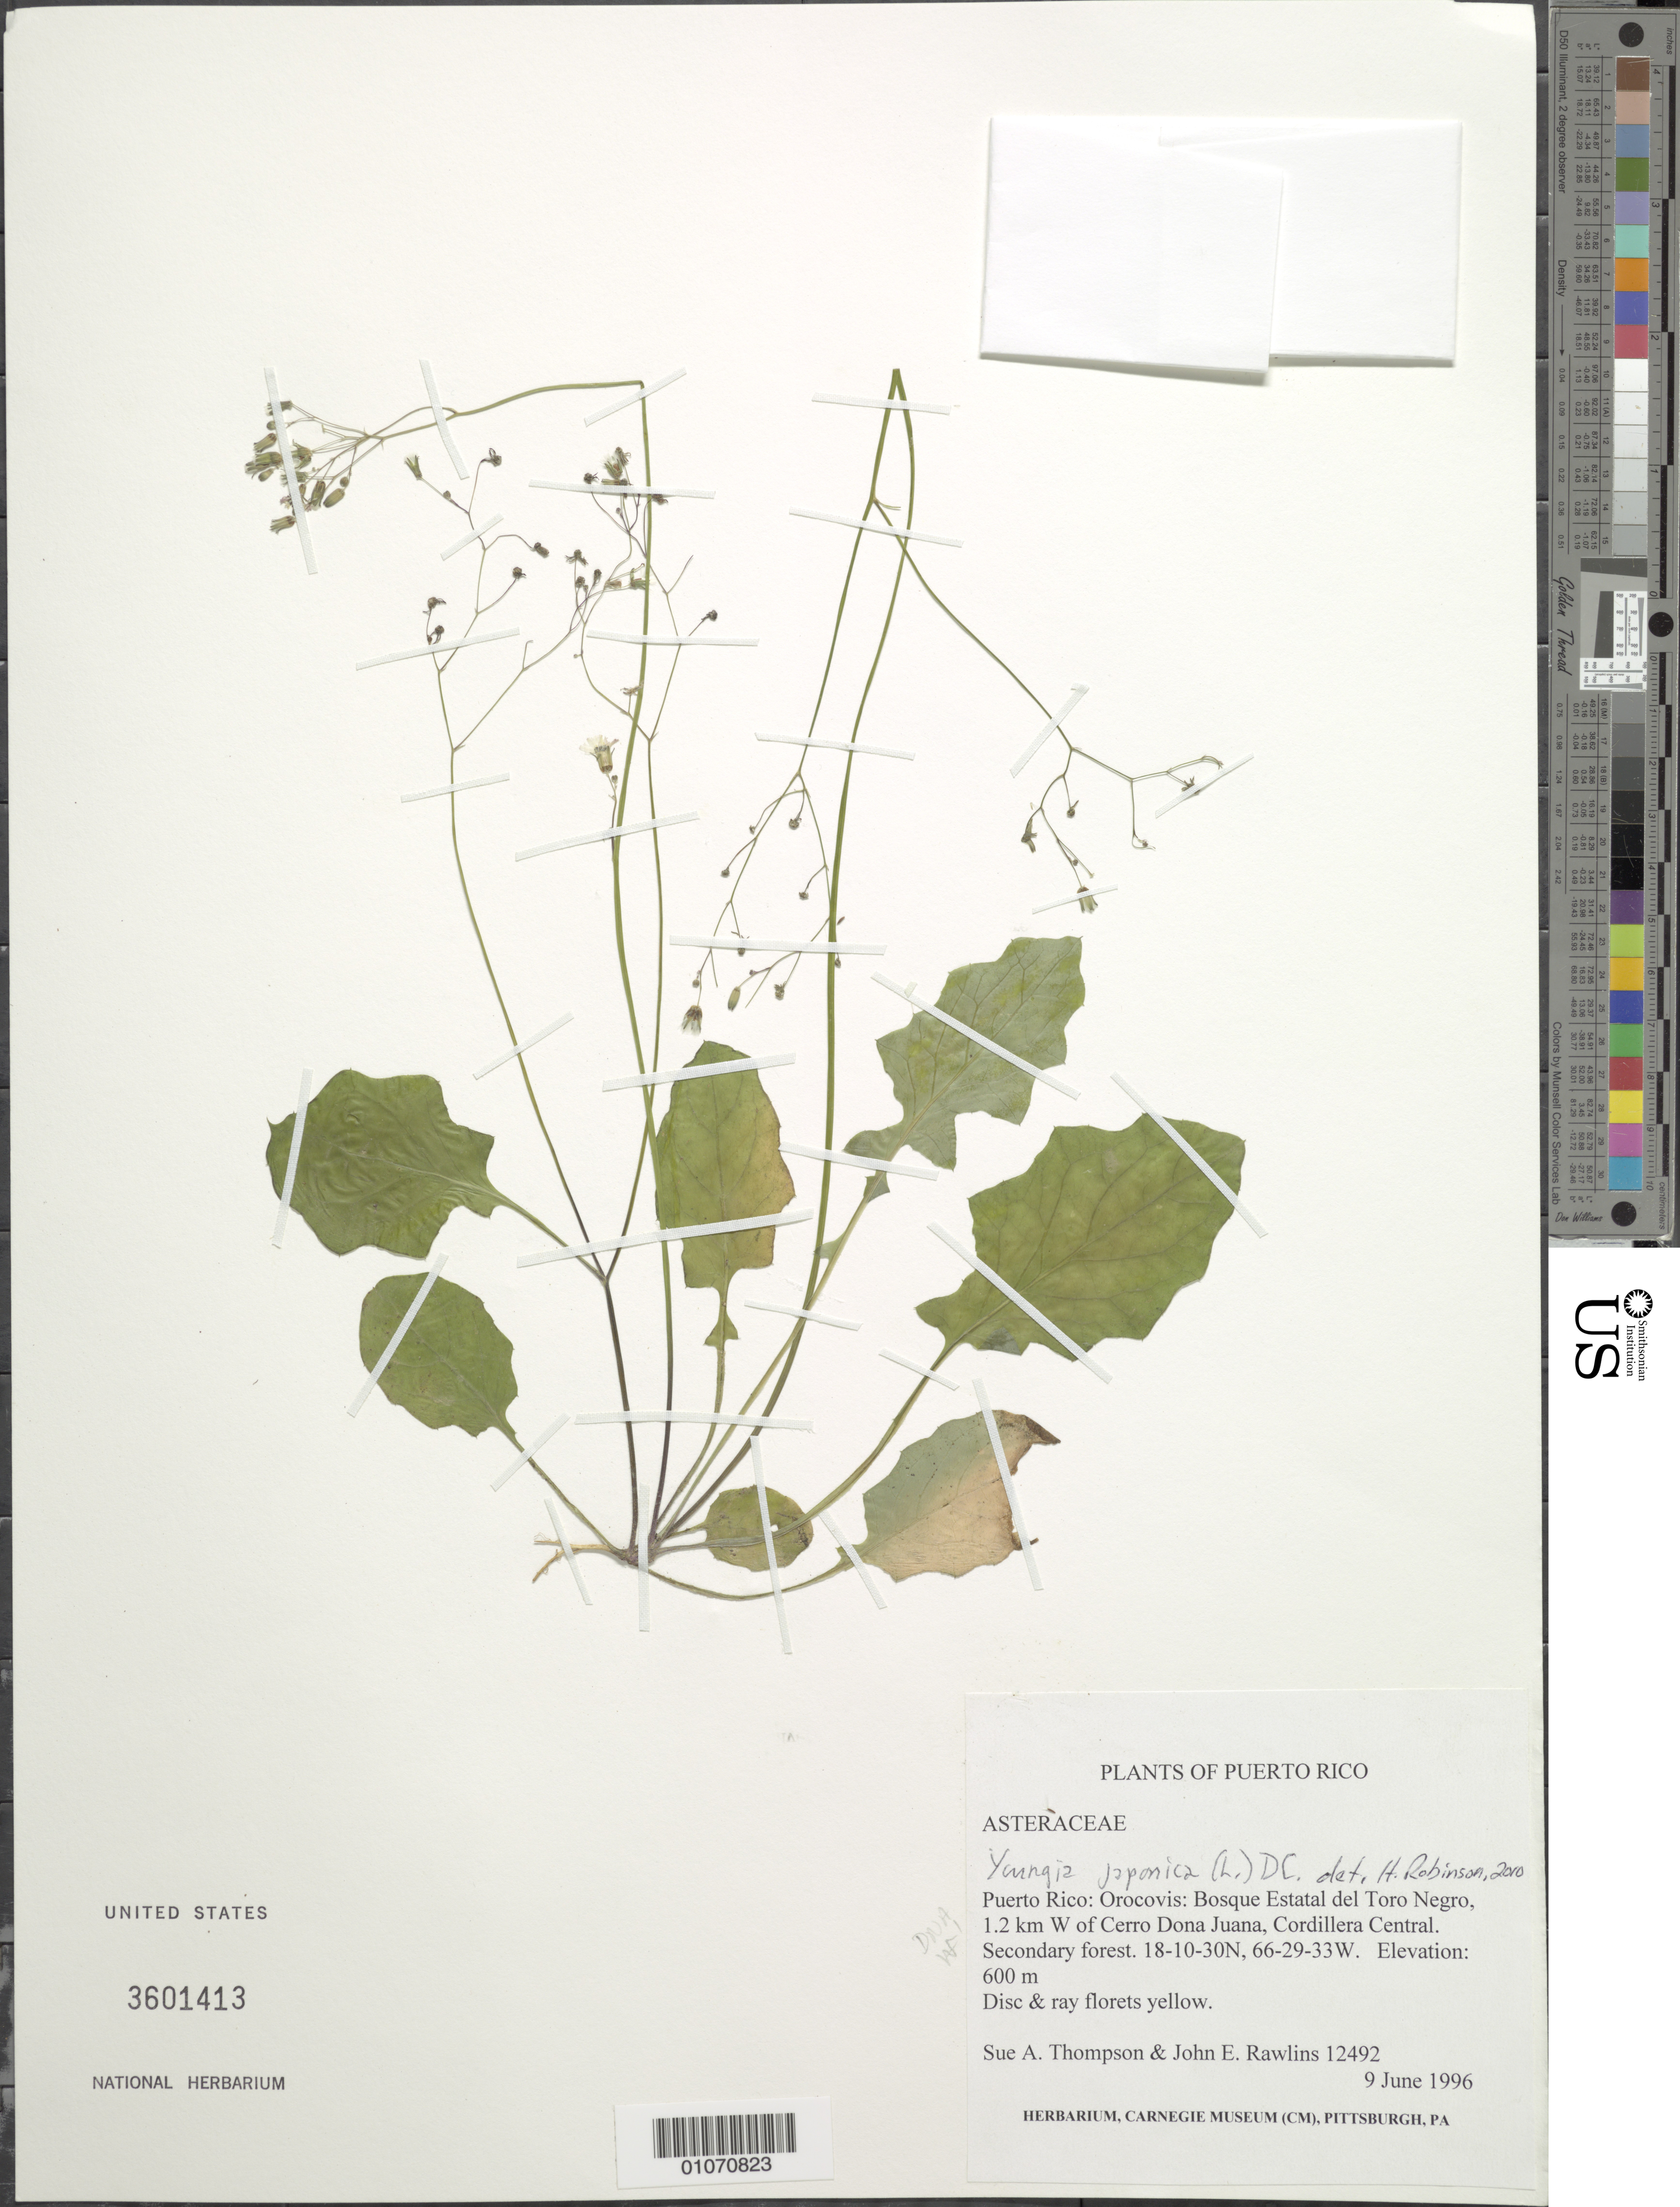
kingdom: Plantae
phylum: Tracheophyta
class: Magnoliopsida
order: Asterales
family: Asteraceae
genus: Youngia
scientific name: Youngia japonica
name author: (L.) DC.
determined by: Robinson, Harold E., (US)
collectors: S. A. Thompson & J. Rawlins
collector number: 12492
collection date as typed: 09 Jun 1996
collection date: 1996-06-09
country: Puerto Rico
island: Puerto Rico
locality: Orocovis; Bosque Estatal del Toro Negro, 1.2 km W of Cerro Dona Juana, Cordillera Central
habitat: Secondary forest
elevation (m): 600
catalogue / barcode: US 3601413